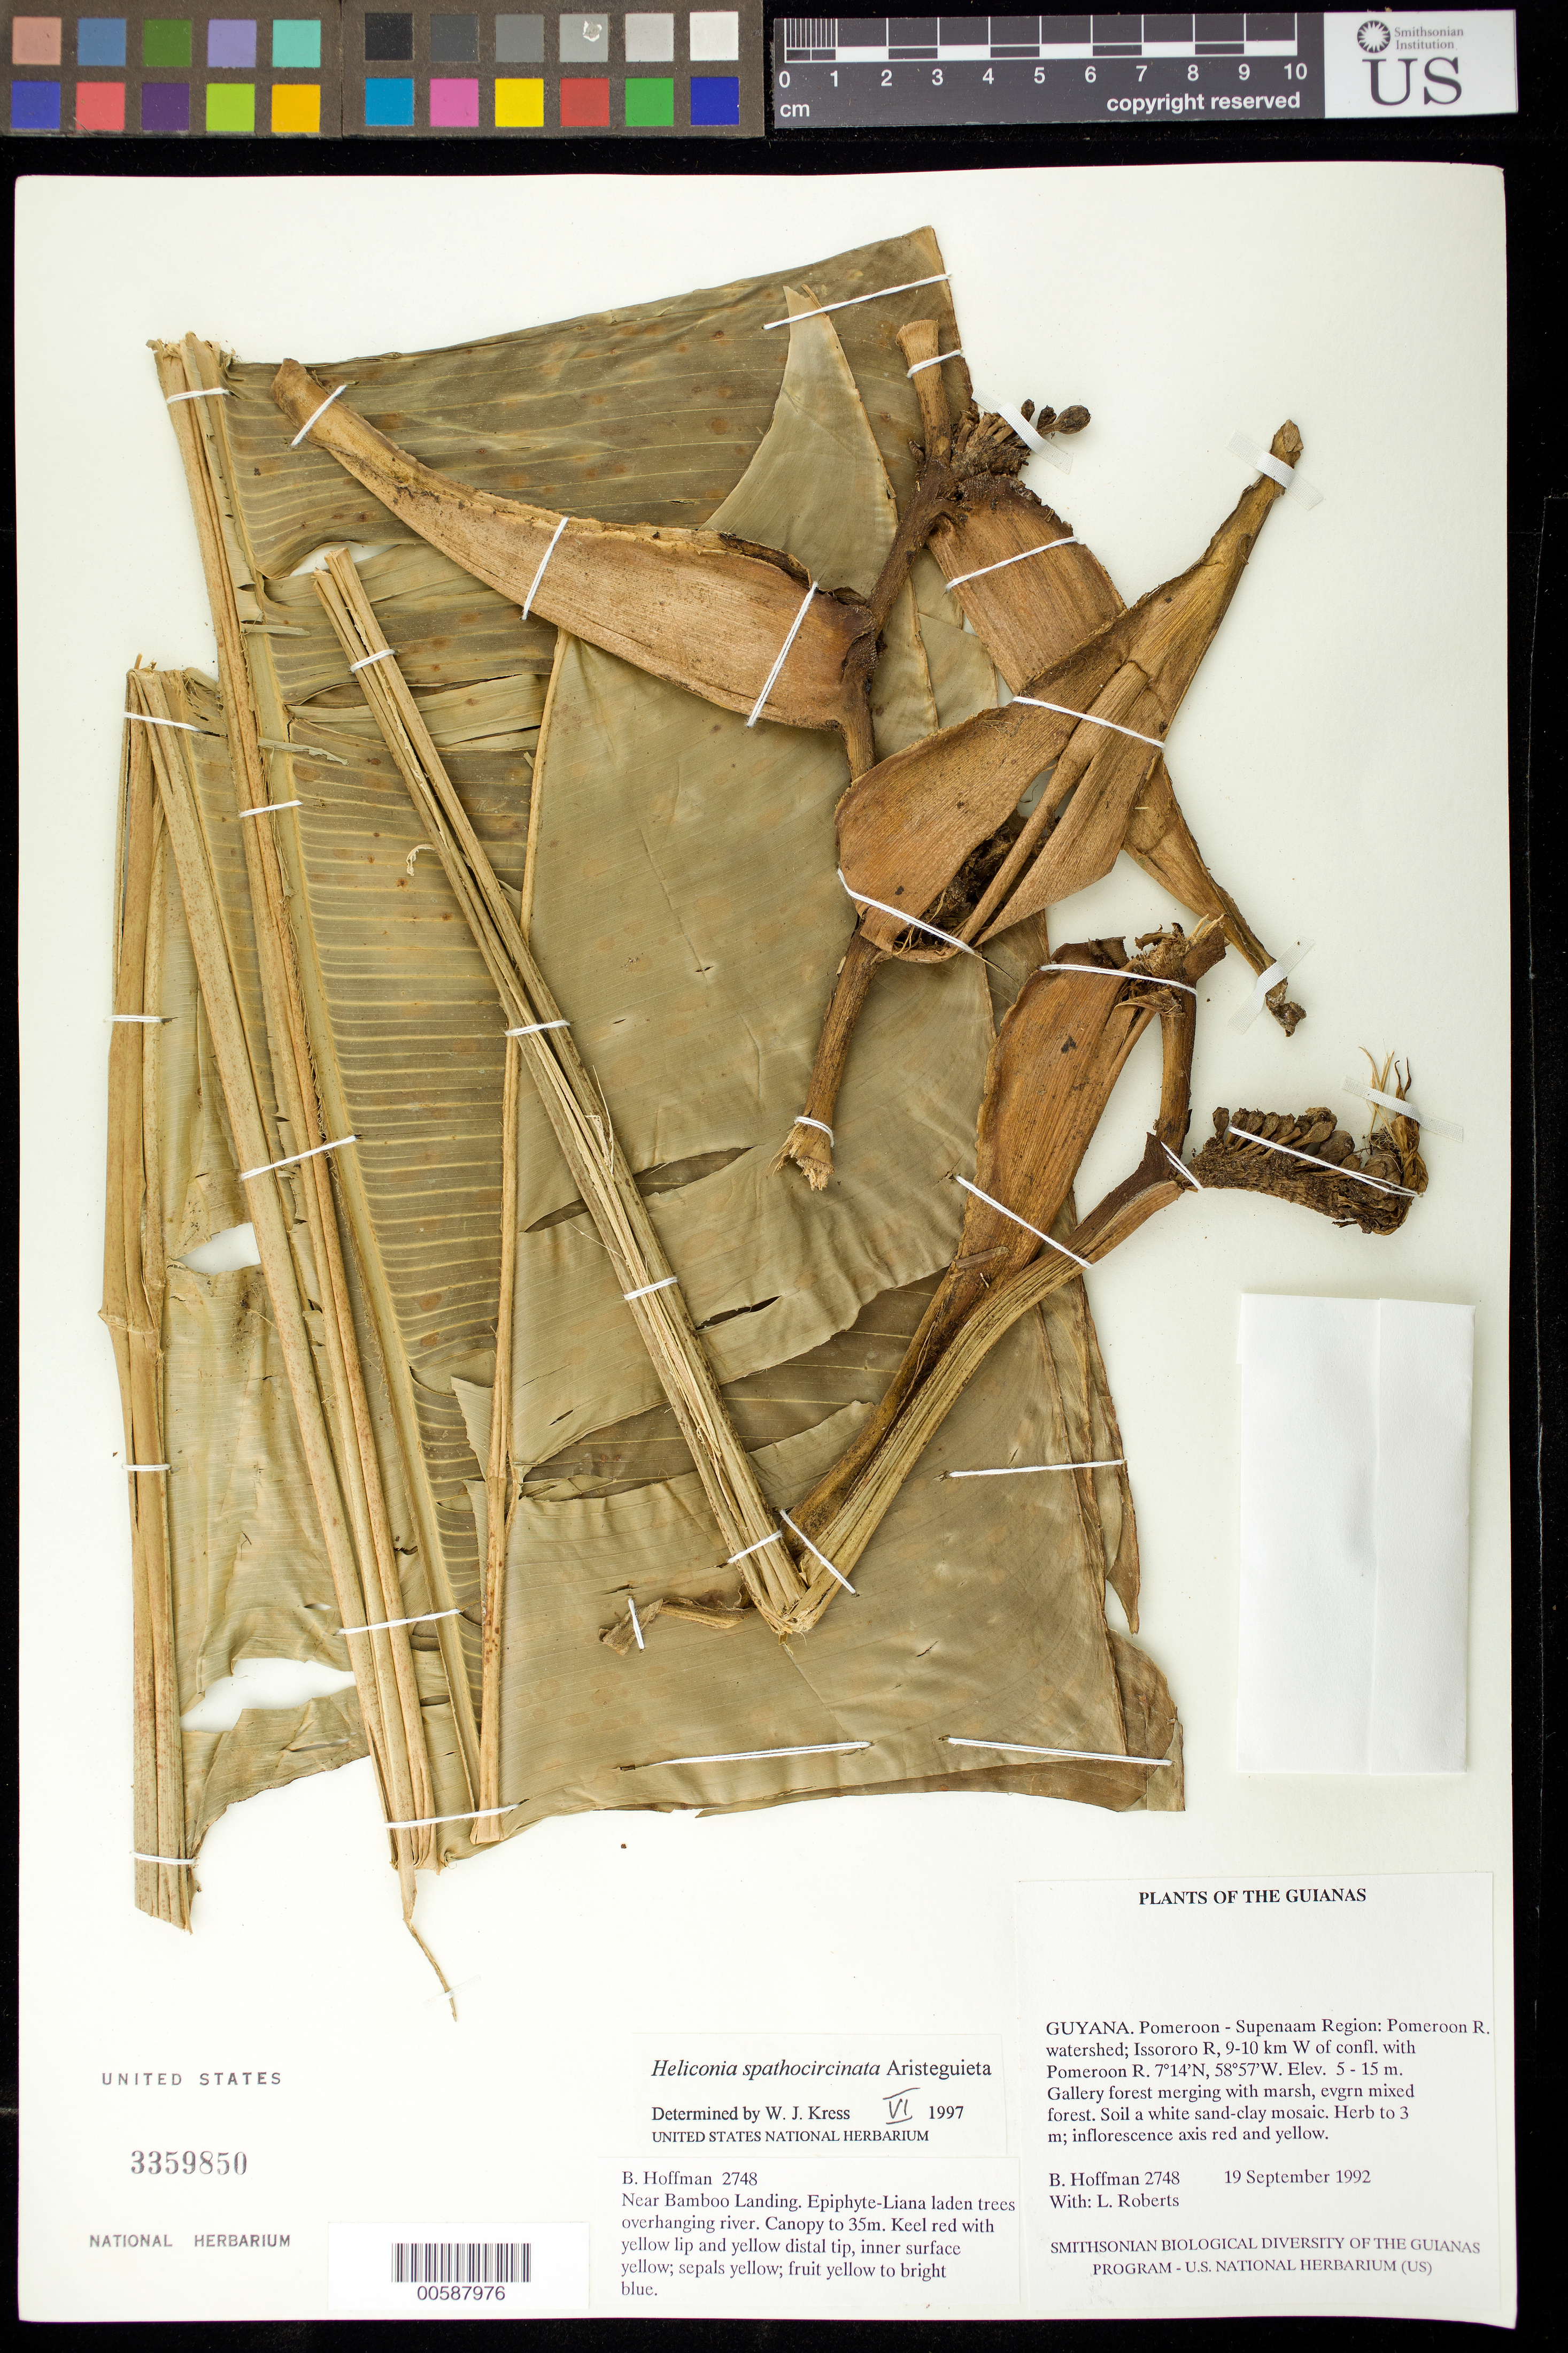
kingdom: Plantae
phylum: Tracheophyta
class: Liliopsida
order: Zingiberales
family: Heliconiaceae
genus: Heliconia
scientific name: Heliconia spathocircinata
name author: Aristeg.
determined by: Kress, W. J., (US), Smithsonian Institution - National Museum of Natural History (UNITED STATES)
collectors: B. Hoffman & L. Roberts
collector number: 2748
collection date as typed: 19 September 1992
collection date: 1992-09-19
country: Guyana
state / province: Pomeroon-Supenaam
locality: Pomeroon River watershed; Issororo River, 9-10 km W of confluence with Pomeroon River, near Bamboo Landing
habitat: Gallery forest merging with marsh, evgrn mixed forest. Soil a white sand-clay mosaic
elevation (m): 5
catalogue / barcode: US 3359850